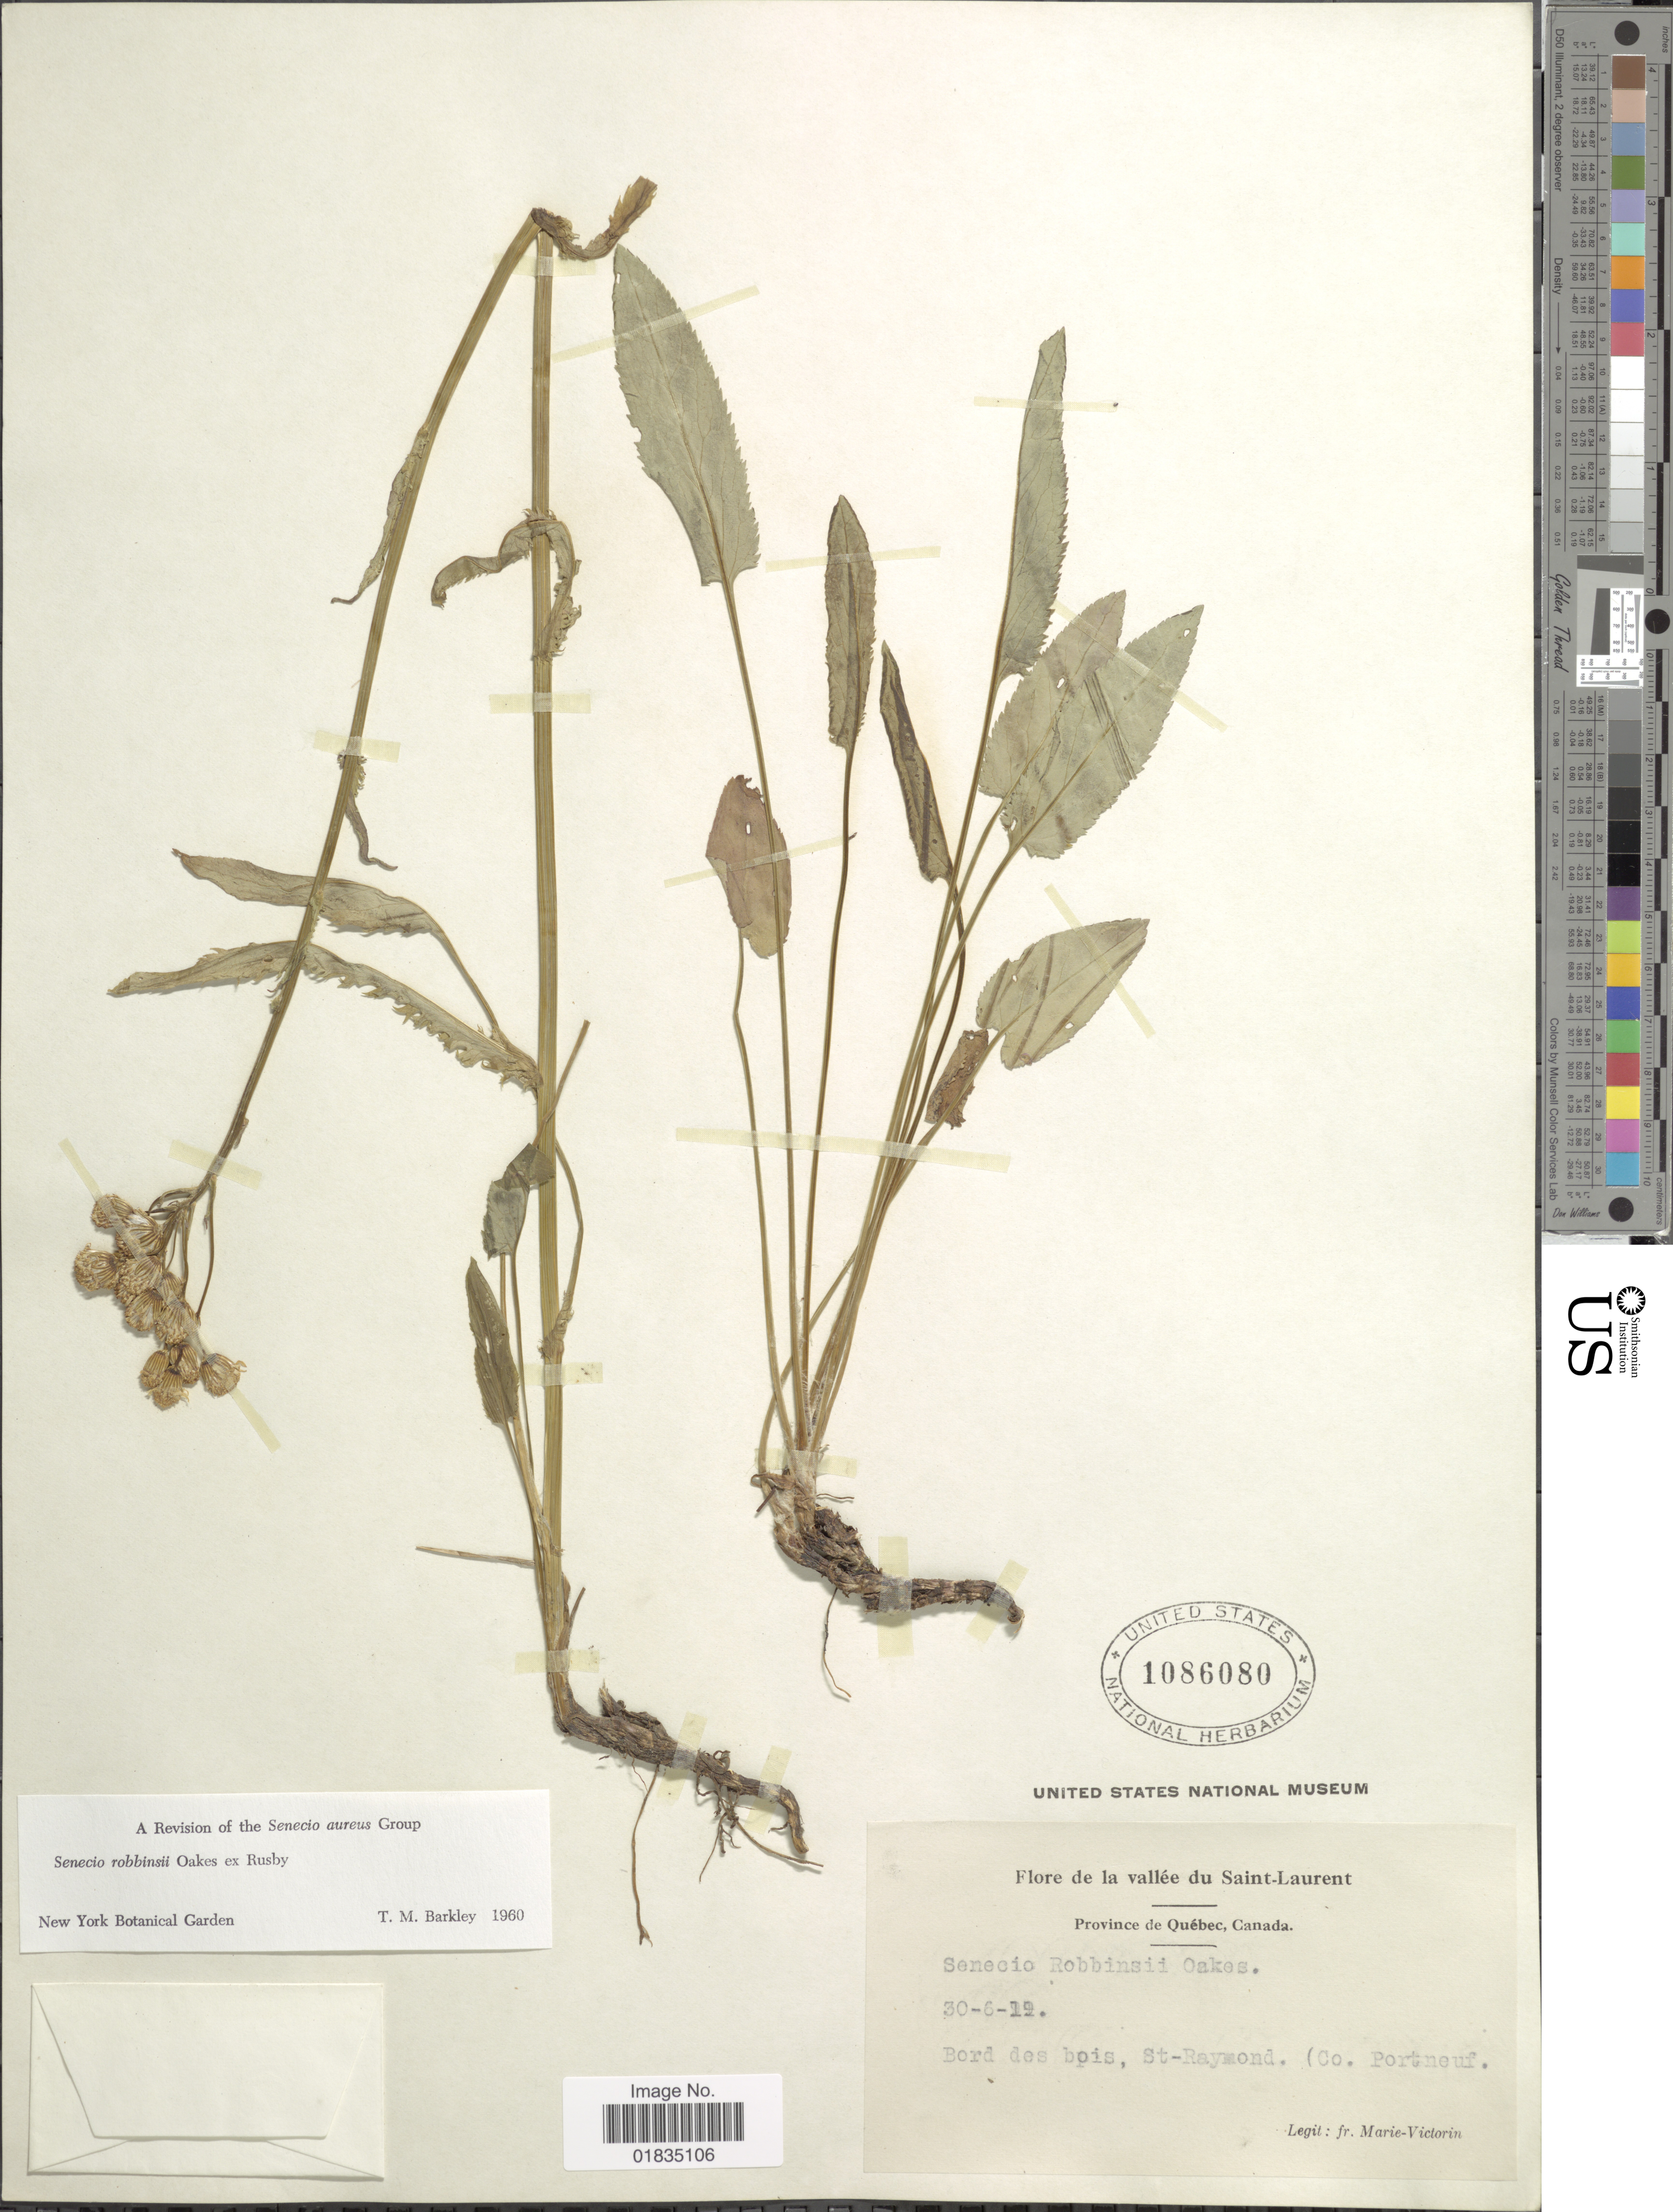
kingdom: Plantae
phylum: Tracheophyta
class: Magnoliopsida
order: Asterales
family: Asteraceae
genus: Packera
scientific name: Packera schweinitziana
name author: (Nutt.) W.A. Weber & Á. Löve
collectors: Fr. Marie-Victorin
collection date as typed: Transcribed d/m/y: 30/6/12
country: Canada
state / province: Quebec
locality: De la vallee du Saint-Laurent. Bord des bois, St-Raymond (Co. Portneuf)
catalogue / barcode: US 1086080